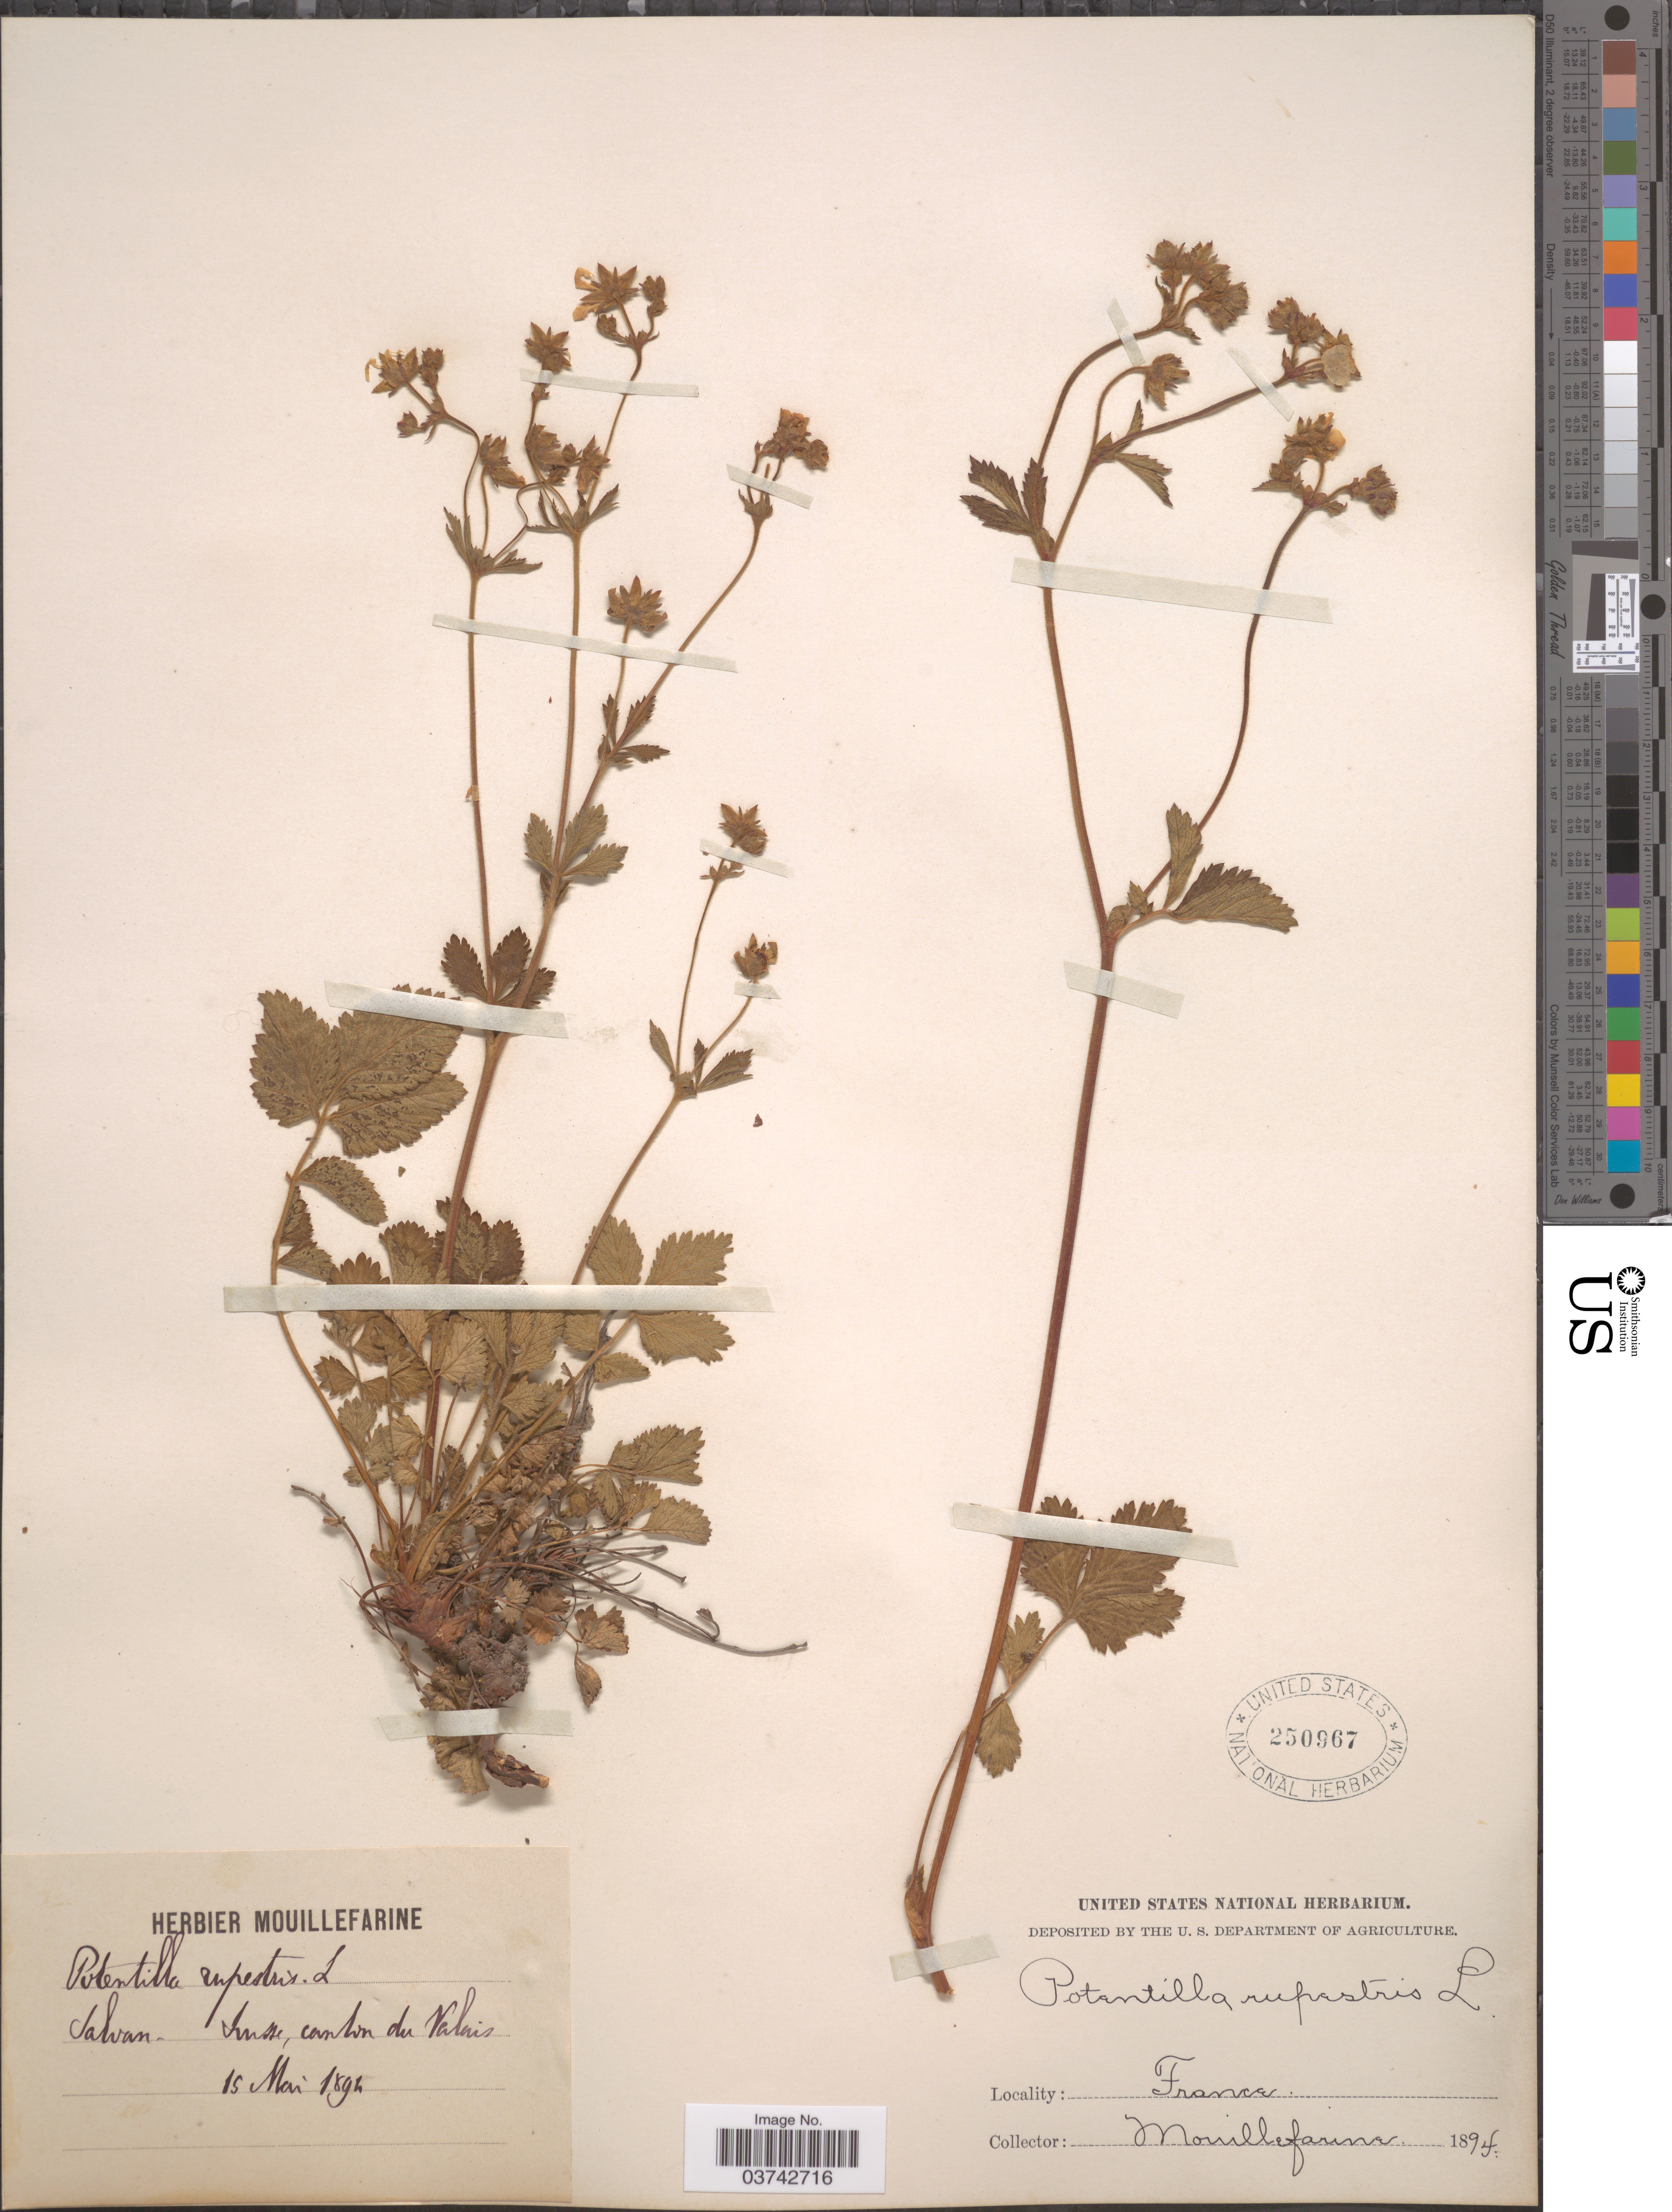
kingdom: Plantae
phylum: Tracheophyta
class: Magnoliopsida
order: Rosales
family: Rosaceae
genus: Drymocallis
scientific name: Drymocallis rupestris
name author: (L.) Soják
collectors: A. Mouillefarine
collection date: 1894-08-15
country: Switzerland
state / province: Valais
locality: Salvan. Suisse, canton du Valais. France.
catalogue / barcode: US 250967